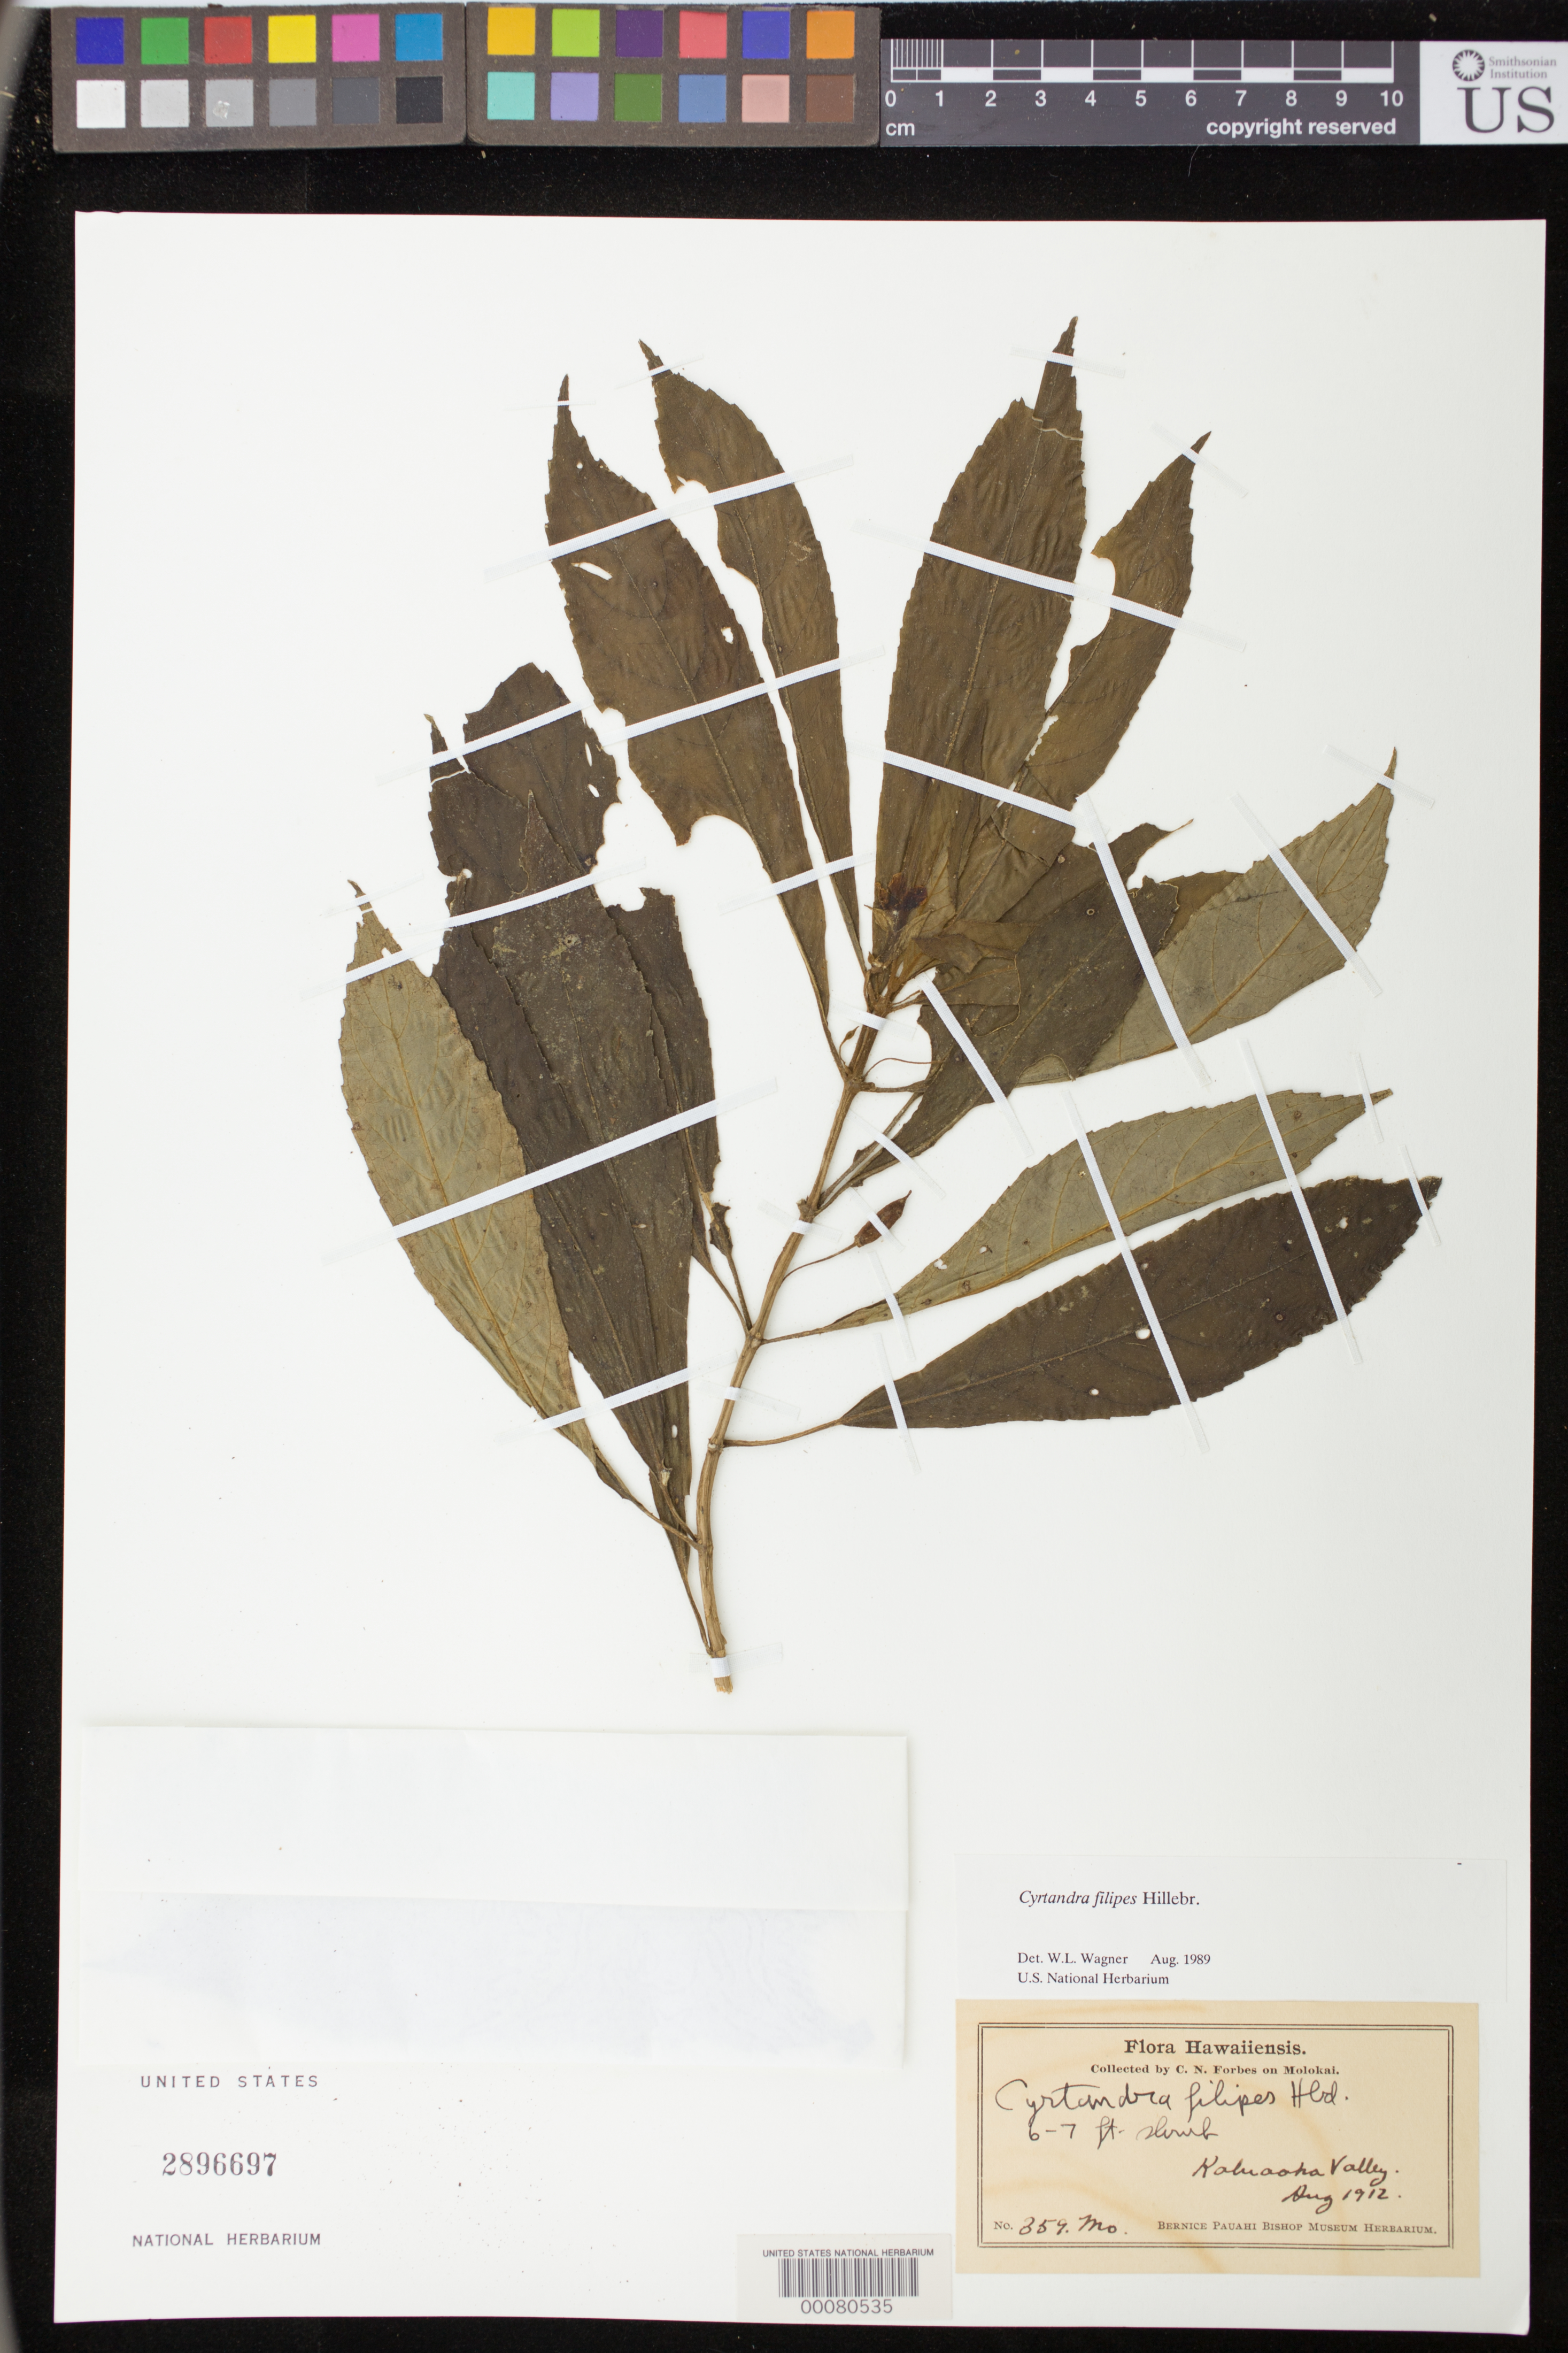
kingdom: Plantae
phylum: Tracheophyta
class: Magnoliopsida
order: Lamiales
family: Gesneriaceae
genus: Cyrtandra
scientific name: Cyrtandra filipes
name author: Hillebr.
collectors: C. N. Forbes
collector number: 359.Mo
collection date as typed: Aug 1912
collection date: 1912-08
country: United States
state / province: Hawaii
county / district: Maui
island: Moloka'i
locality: Kaluaaka valley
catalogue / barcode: US 2896697